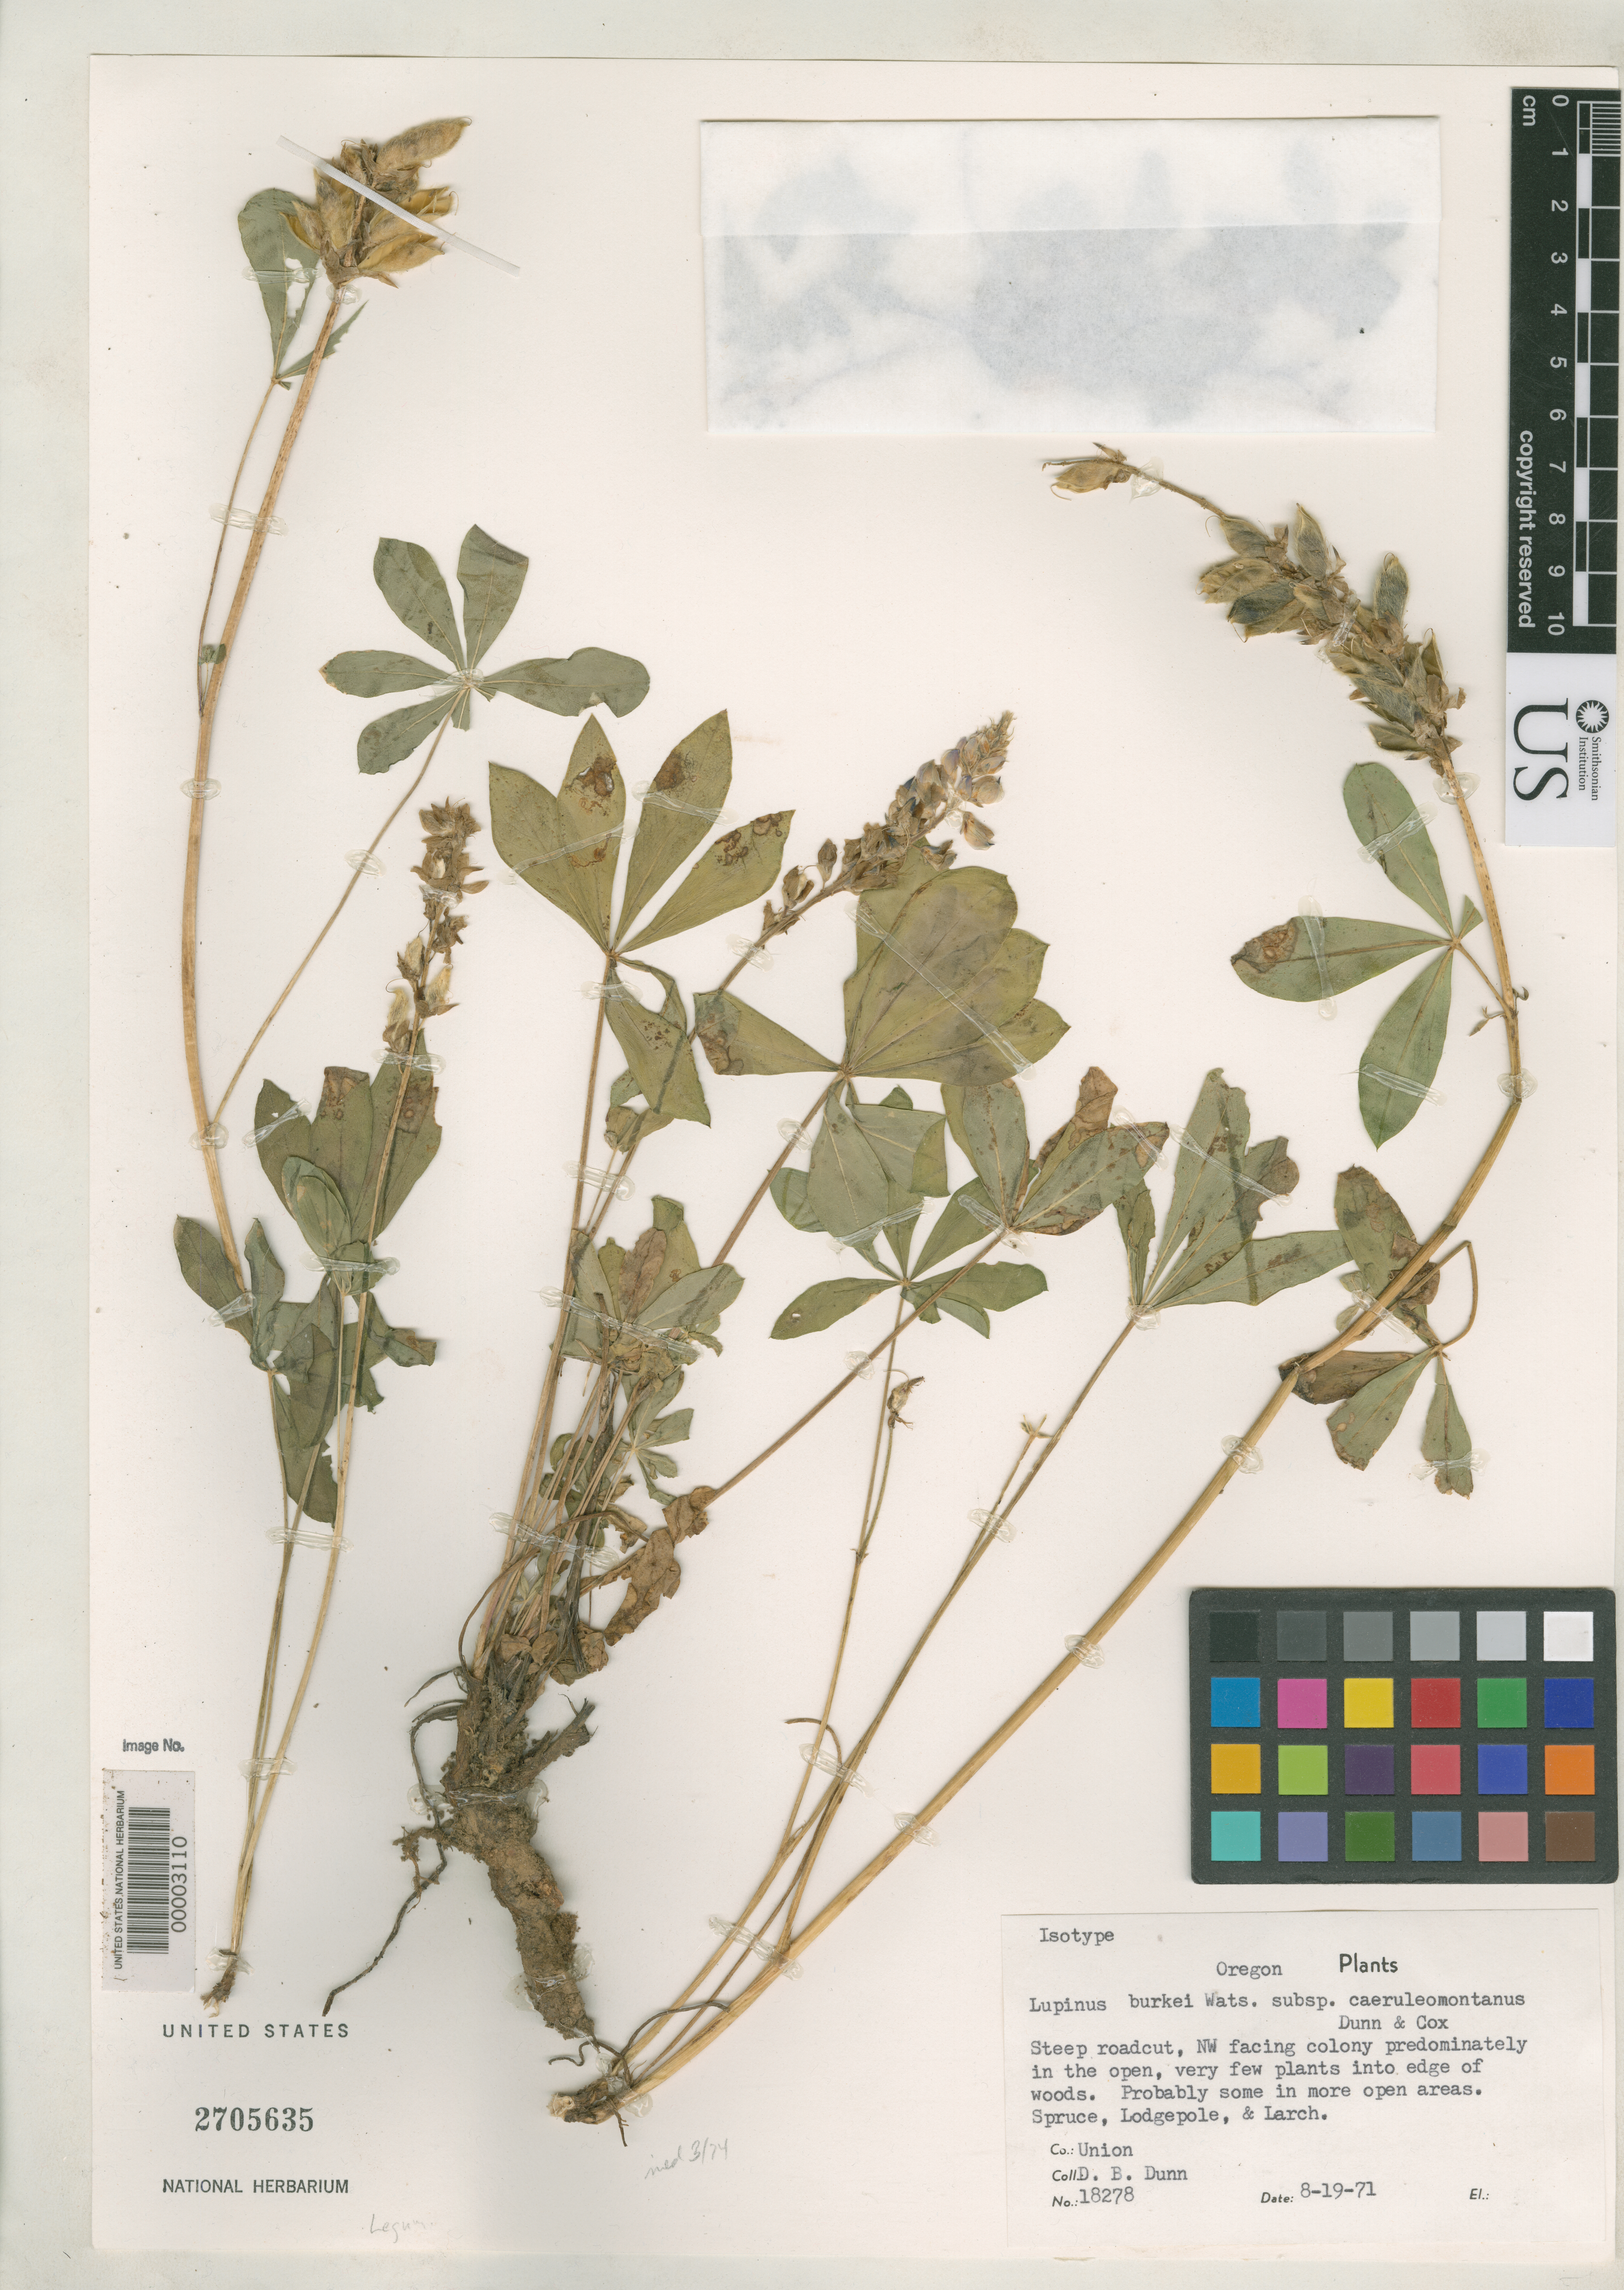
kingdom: Plantae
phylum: Tracheophyta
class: Magnoliopsida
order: Fabales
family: Fabaceae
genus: Lupinus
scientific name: Lupinus burkei subsp. caeruleomontanus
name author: D.B. Dunn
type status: Isotype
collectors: D. B. Dunn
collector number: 18278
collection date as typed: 19 Aug 1971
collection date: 1971-08-19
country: United States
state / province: Oregon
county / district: Union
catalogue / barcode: US 2705635